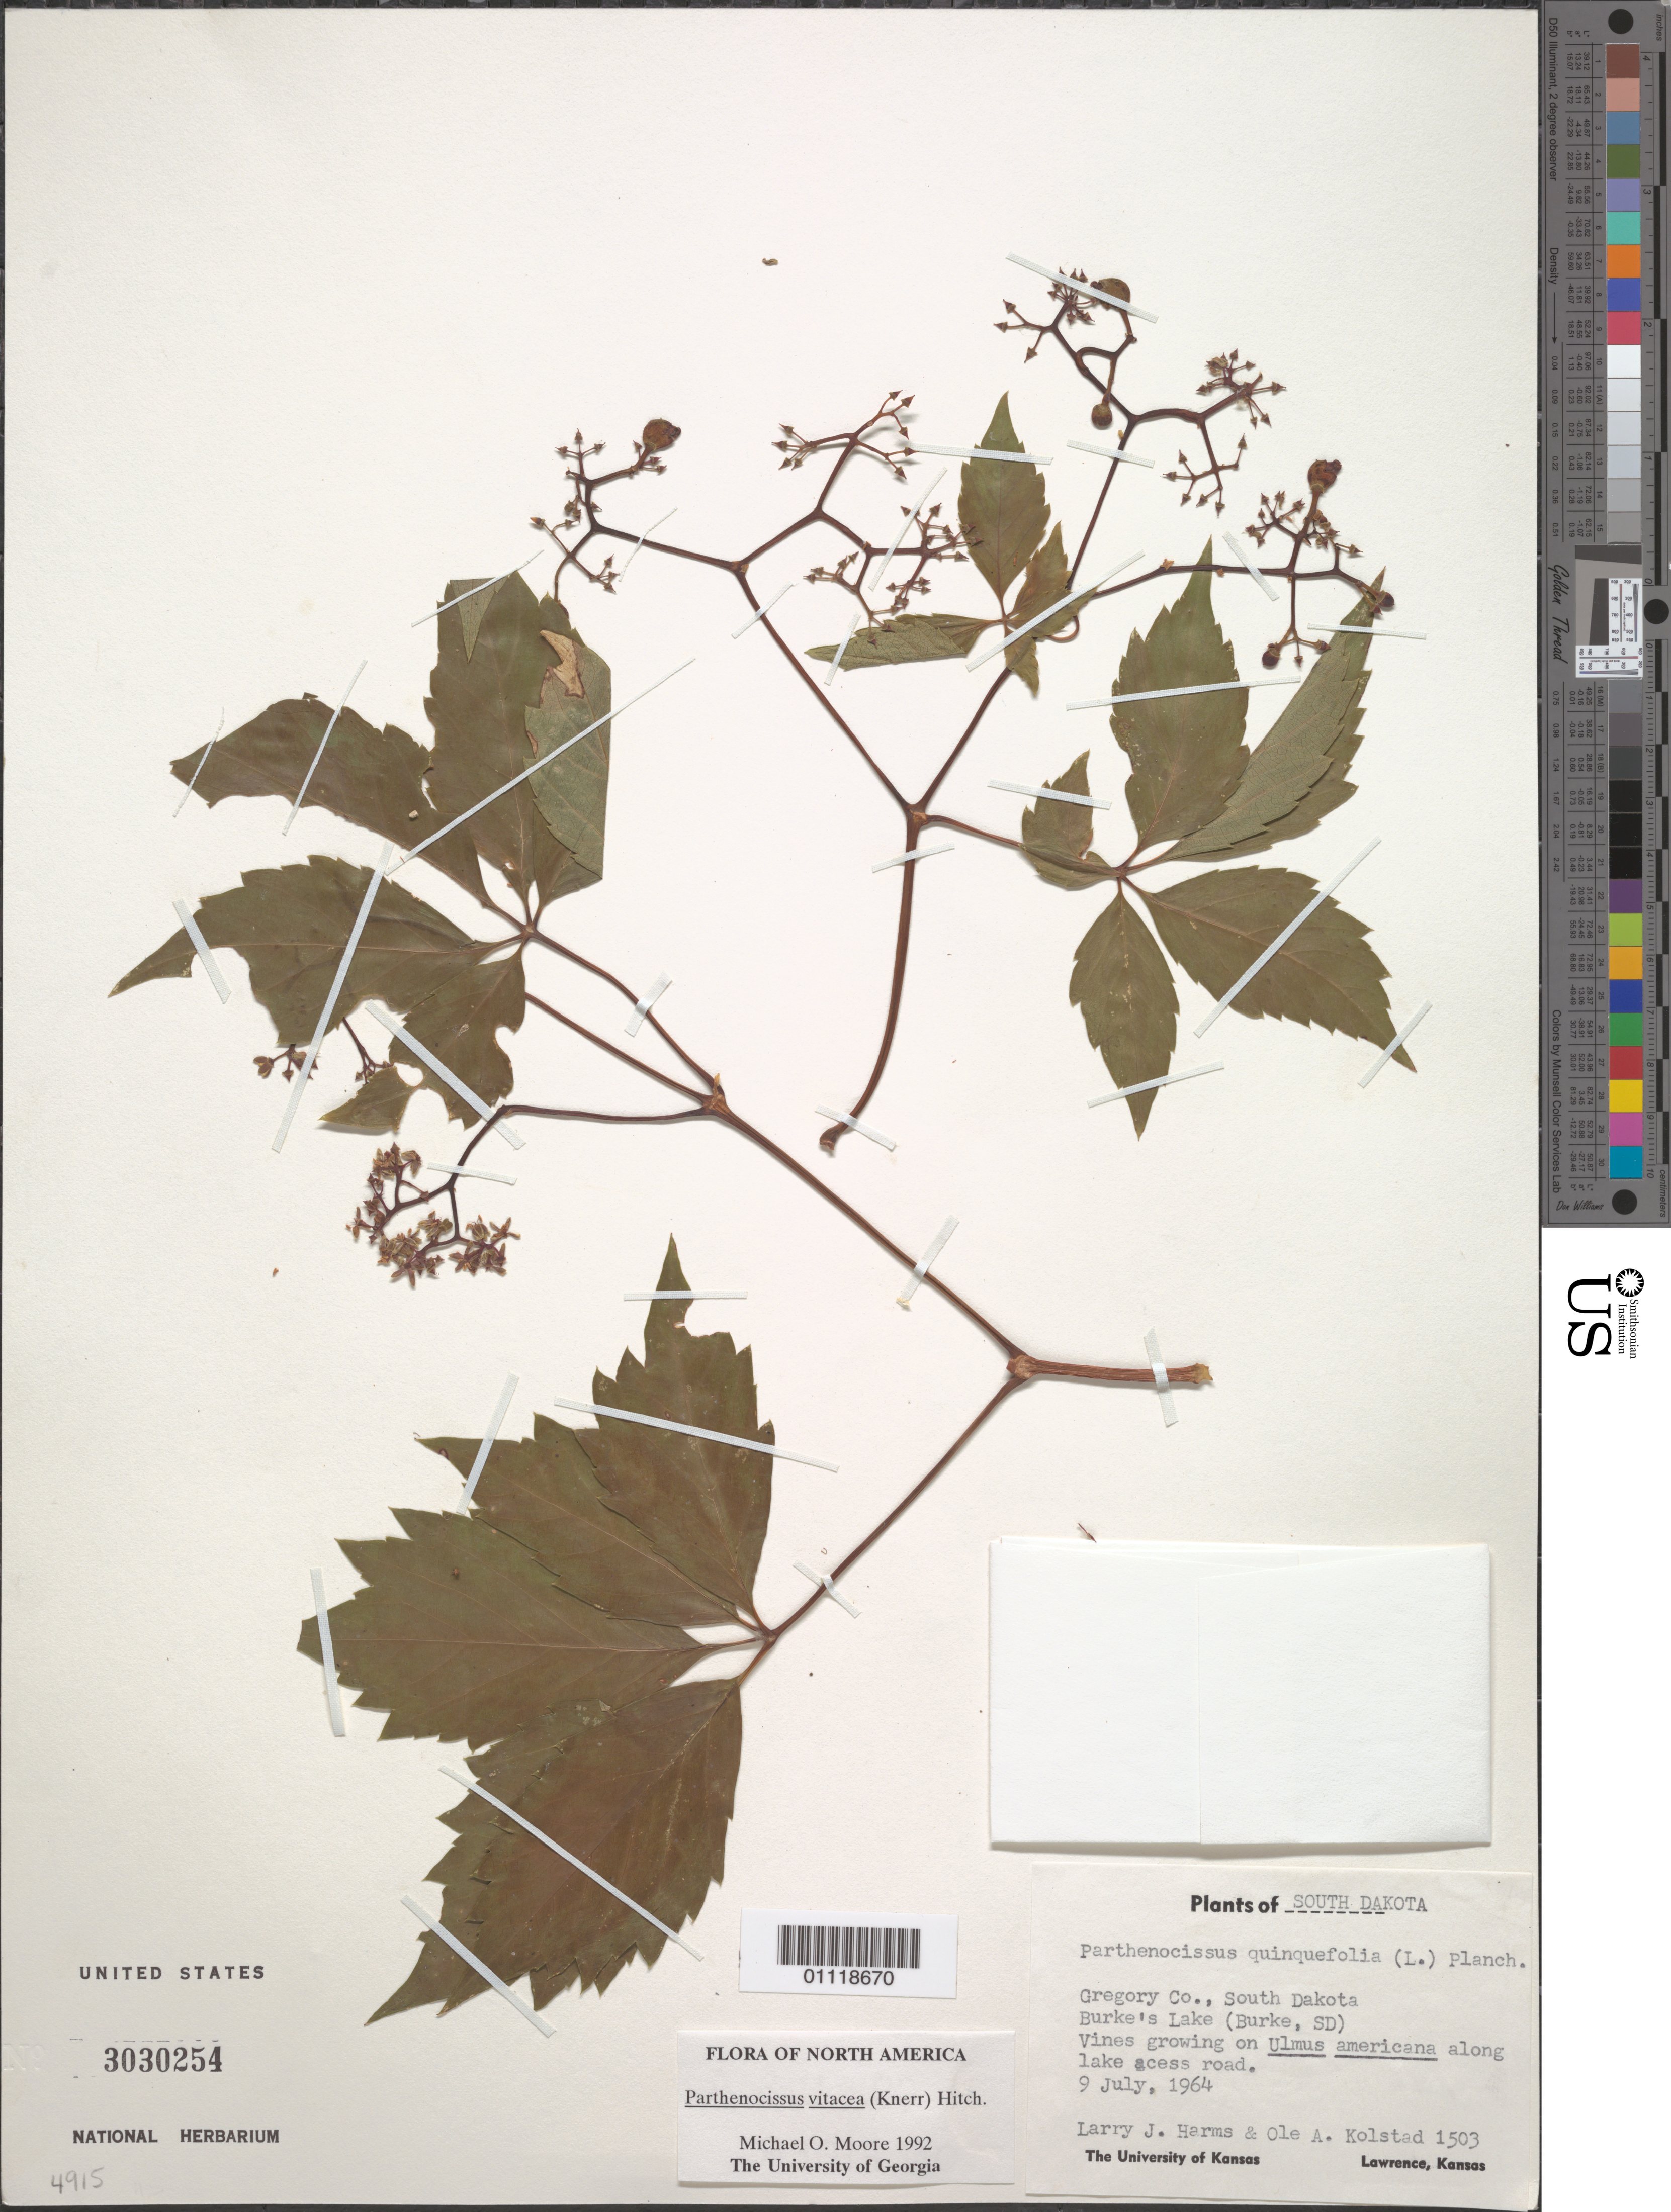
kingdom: Plantae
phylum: Tracheophyta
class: Magnoliopsida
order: Vitales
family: Vitaceae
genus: Parthenocissus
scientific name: Parthenocissus vitacea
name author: (Knerr) Hitchc.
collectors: L. Harms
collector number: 1503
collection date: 1964-07-09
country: United States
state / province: South Dakota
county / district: Gregory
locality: Burke's Lake.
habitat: Vines growing on Ulmus americana.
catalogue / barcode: US 3030254